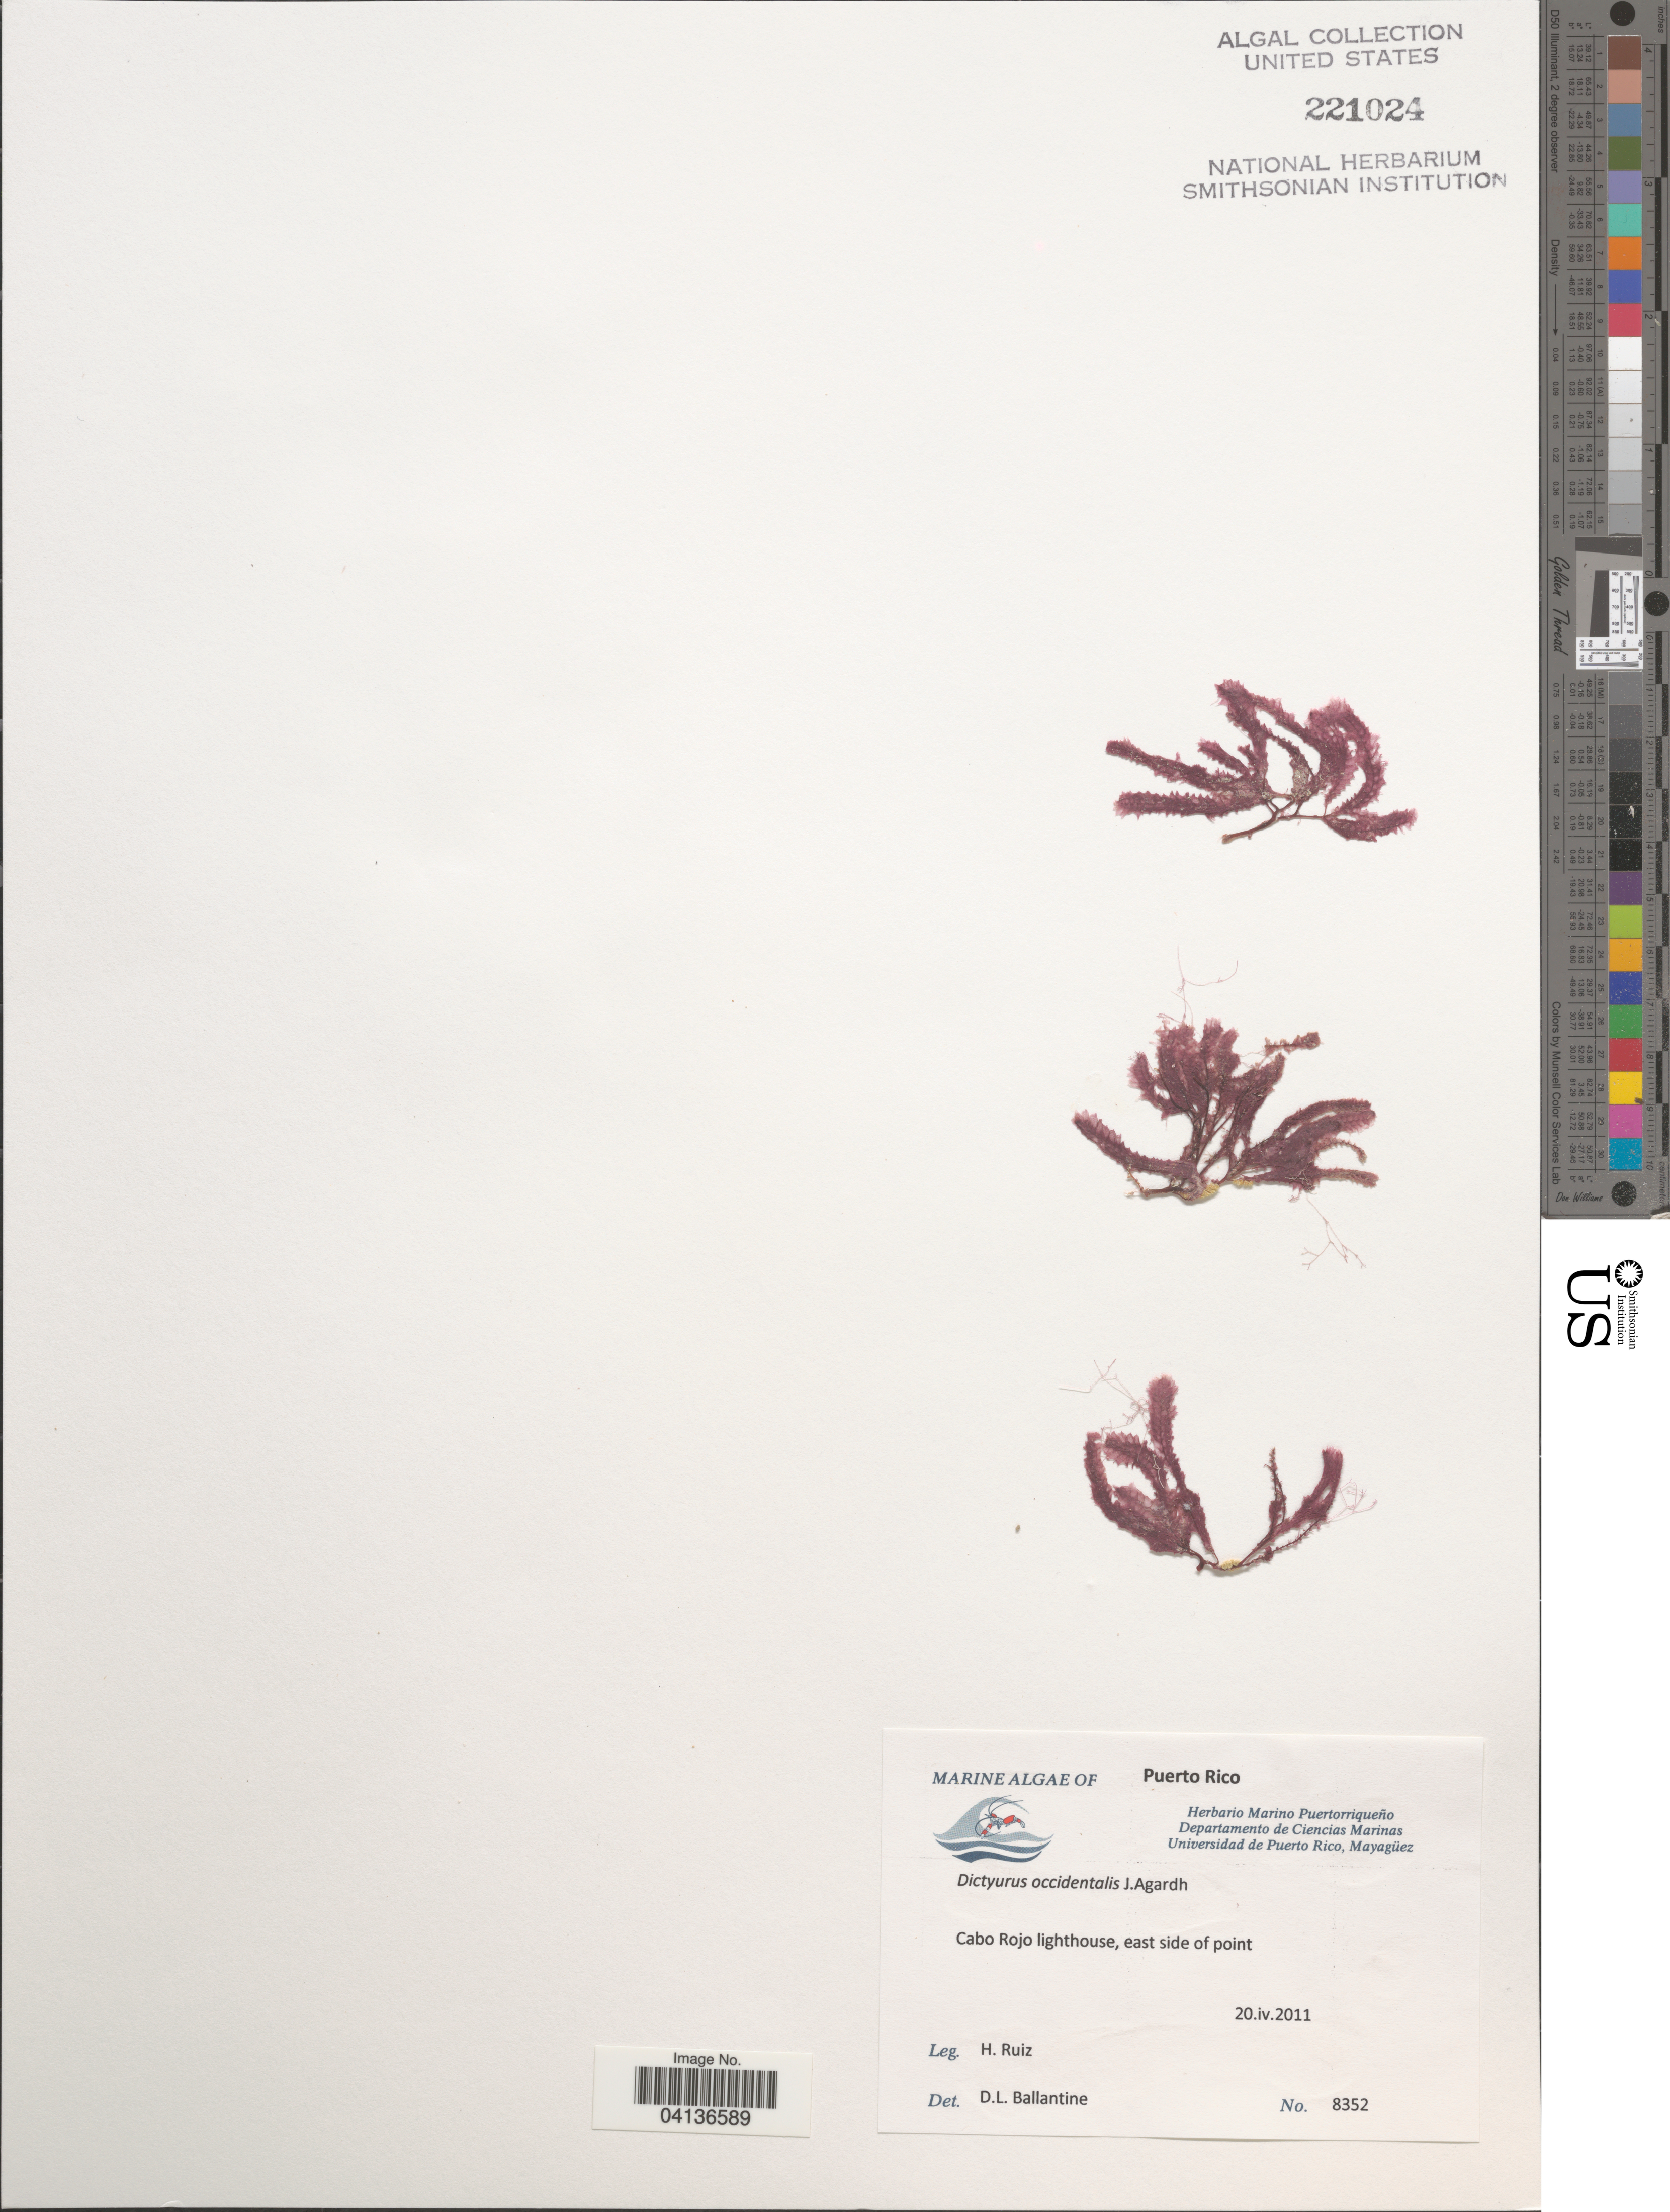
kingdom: Plantae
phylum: Rhodophyta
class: Florideophyceae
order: Ceramiales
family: Dasyaceae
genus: Dictyurus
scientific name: Dictyurus occidentalis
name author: J. Agardh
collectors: H. Ruiz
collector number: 8352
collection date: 2011-04-20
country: Puerto Rico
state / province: Çabo Rojo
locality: Cabo Rojo lighthouse, east side of point.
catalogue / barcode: US 221024